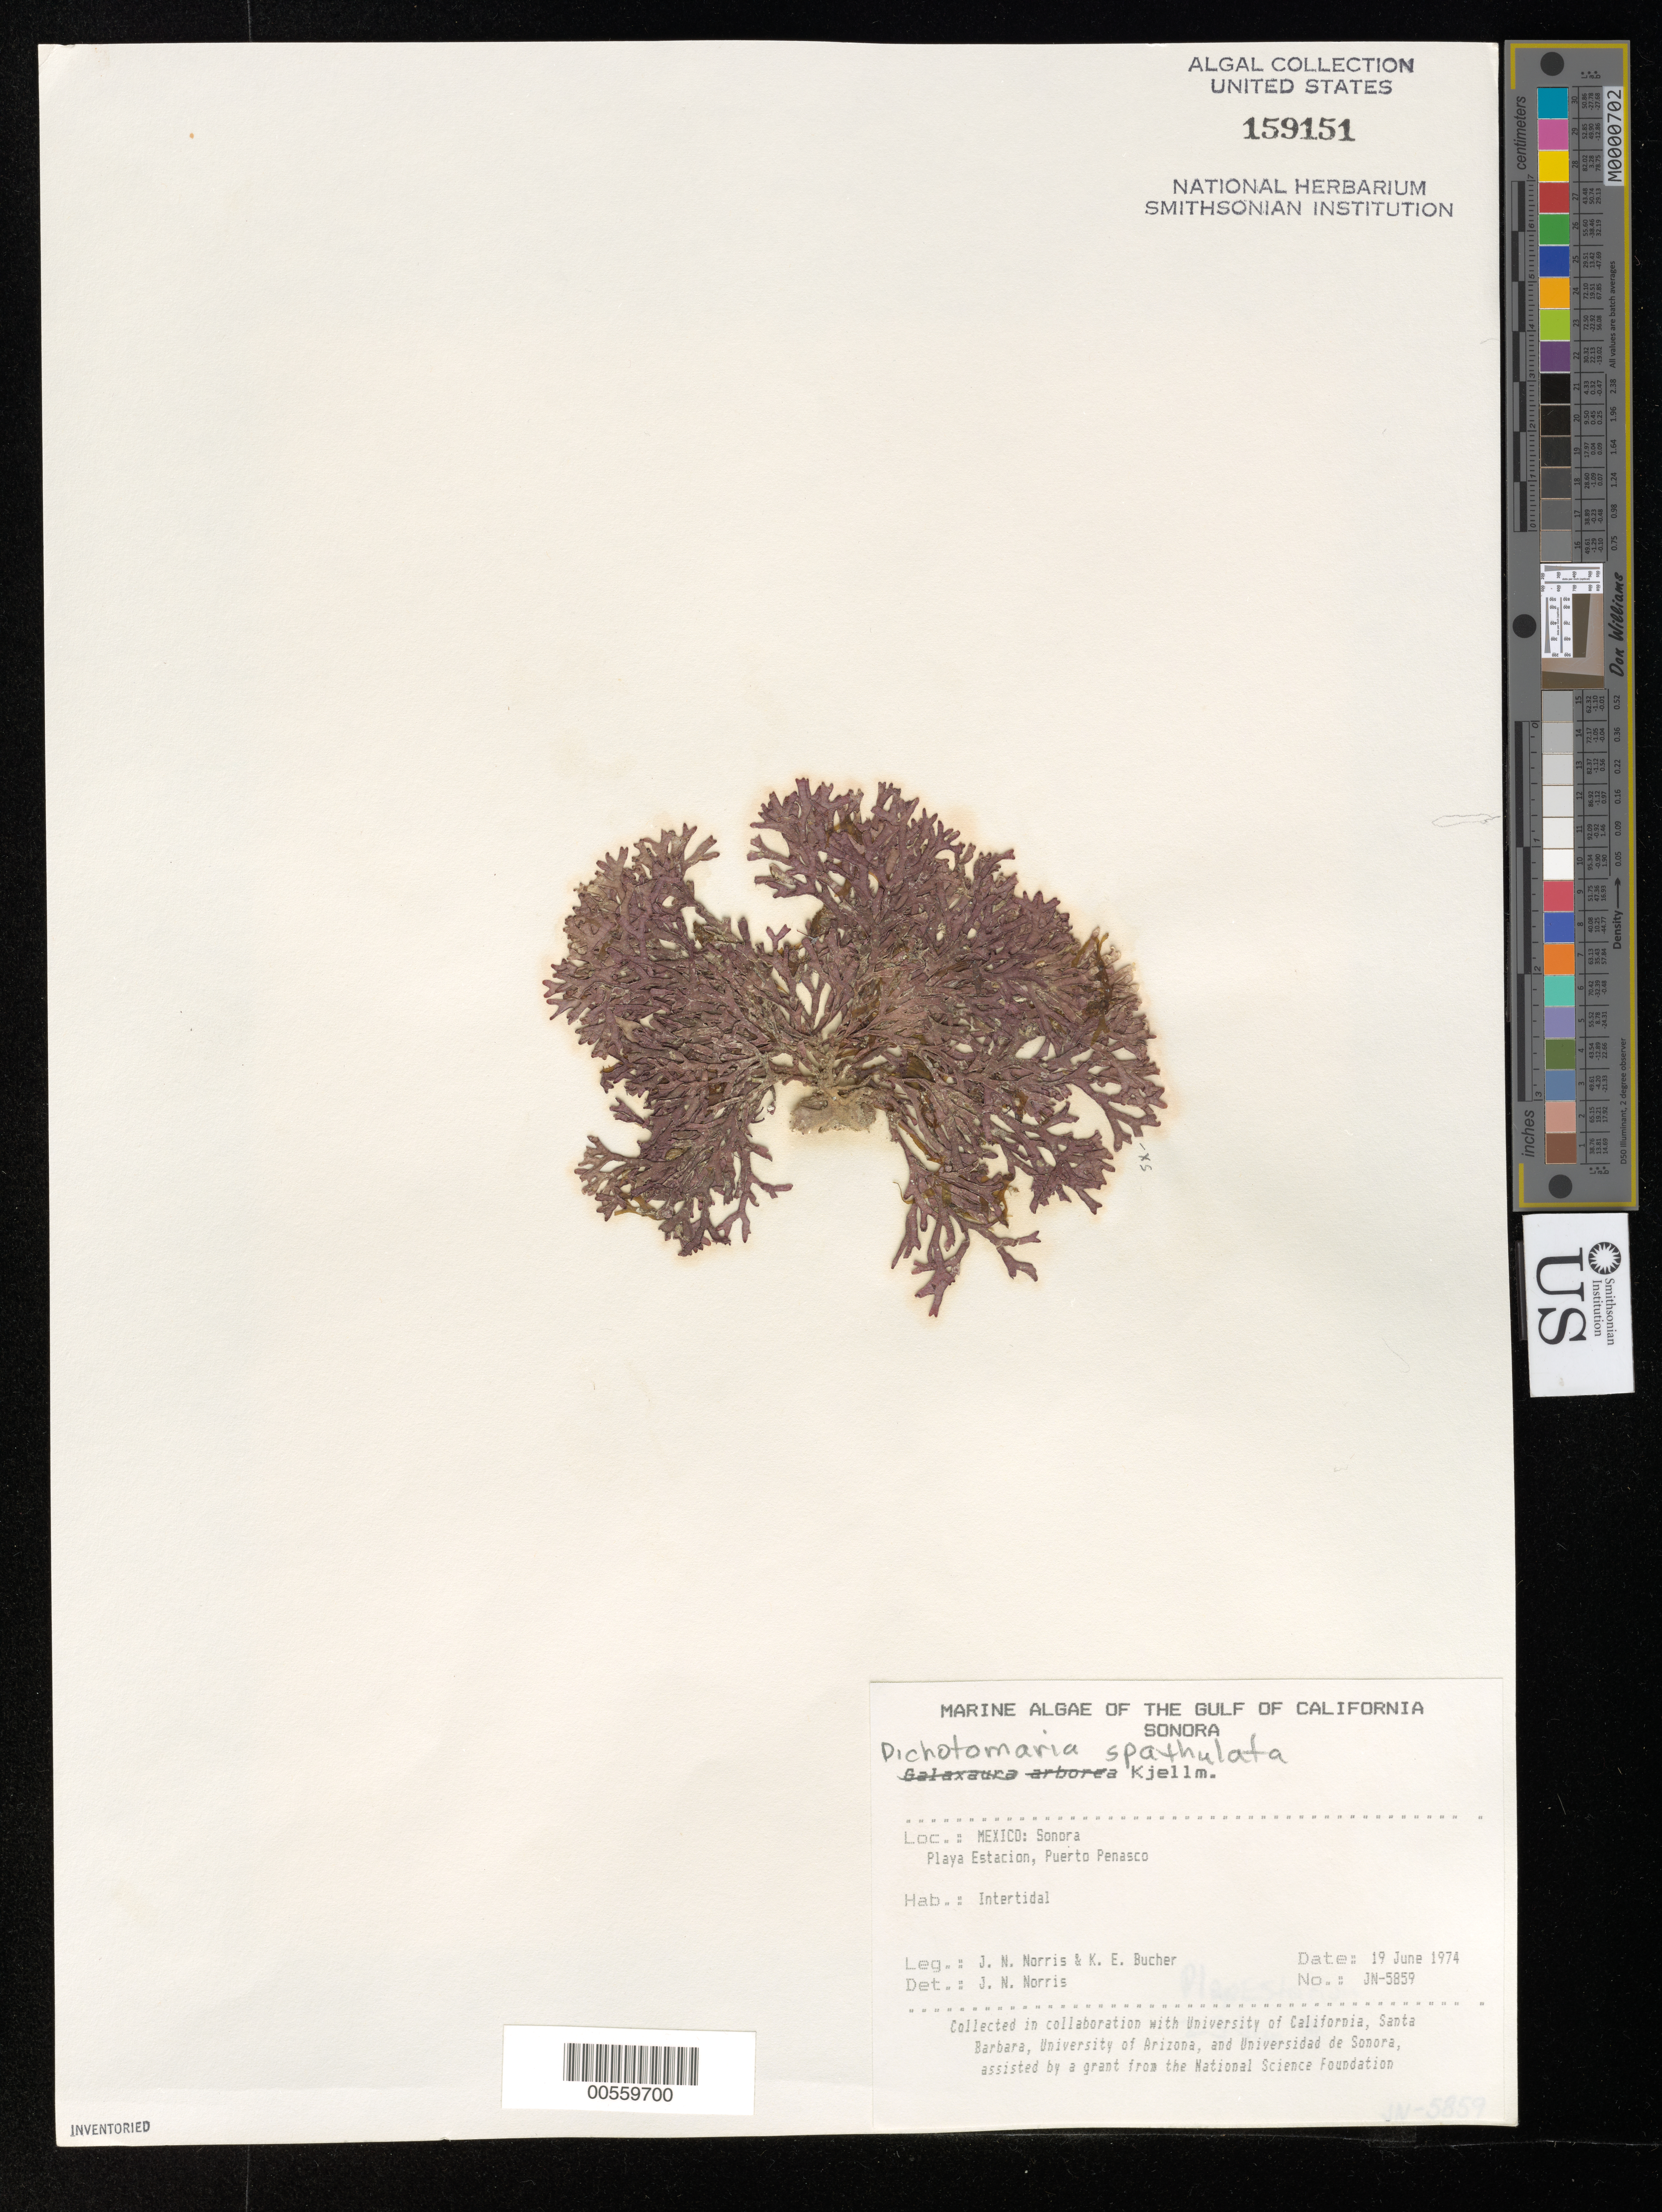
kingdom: Plantae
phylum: Rhodophyta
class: Florideophyceae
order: Nemaliales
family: Galaxauraceae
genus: Dichotomaria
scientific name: Dichotomaria spathulata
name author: (Kjellm.) A. Kurihara & Huisman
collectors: J. N. Norris & K. E. Bucher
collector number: JN-5859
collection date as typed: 19 Jun 1974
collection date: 1974-06-19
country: Mexico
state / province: Sonora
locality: Playa Estacion, Puerto Penasco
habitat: Intertidal.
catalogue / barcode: US 159151